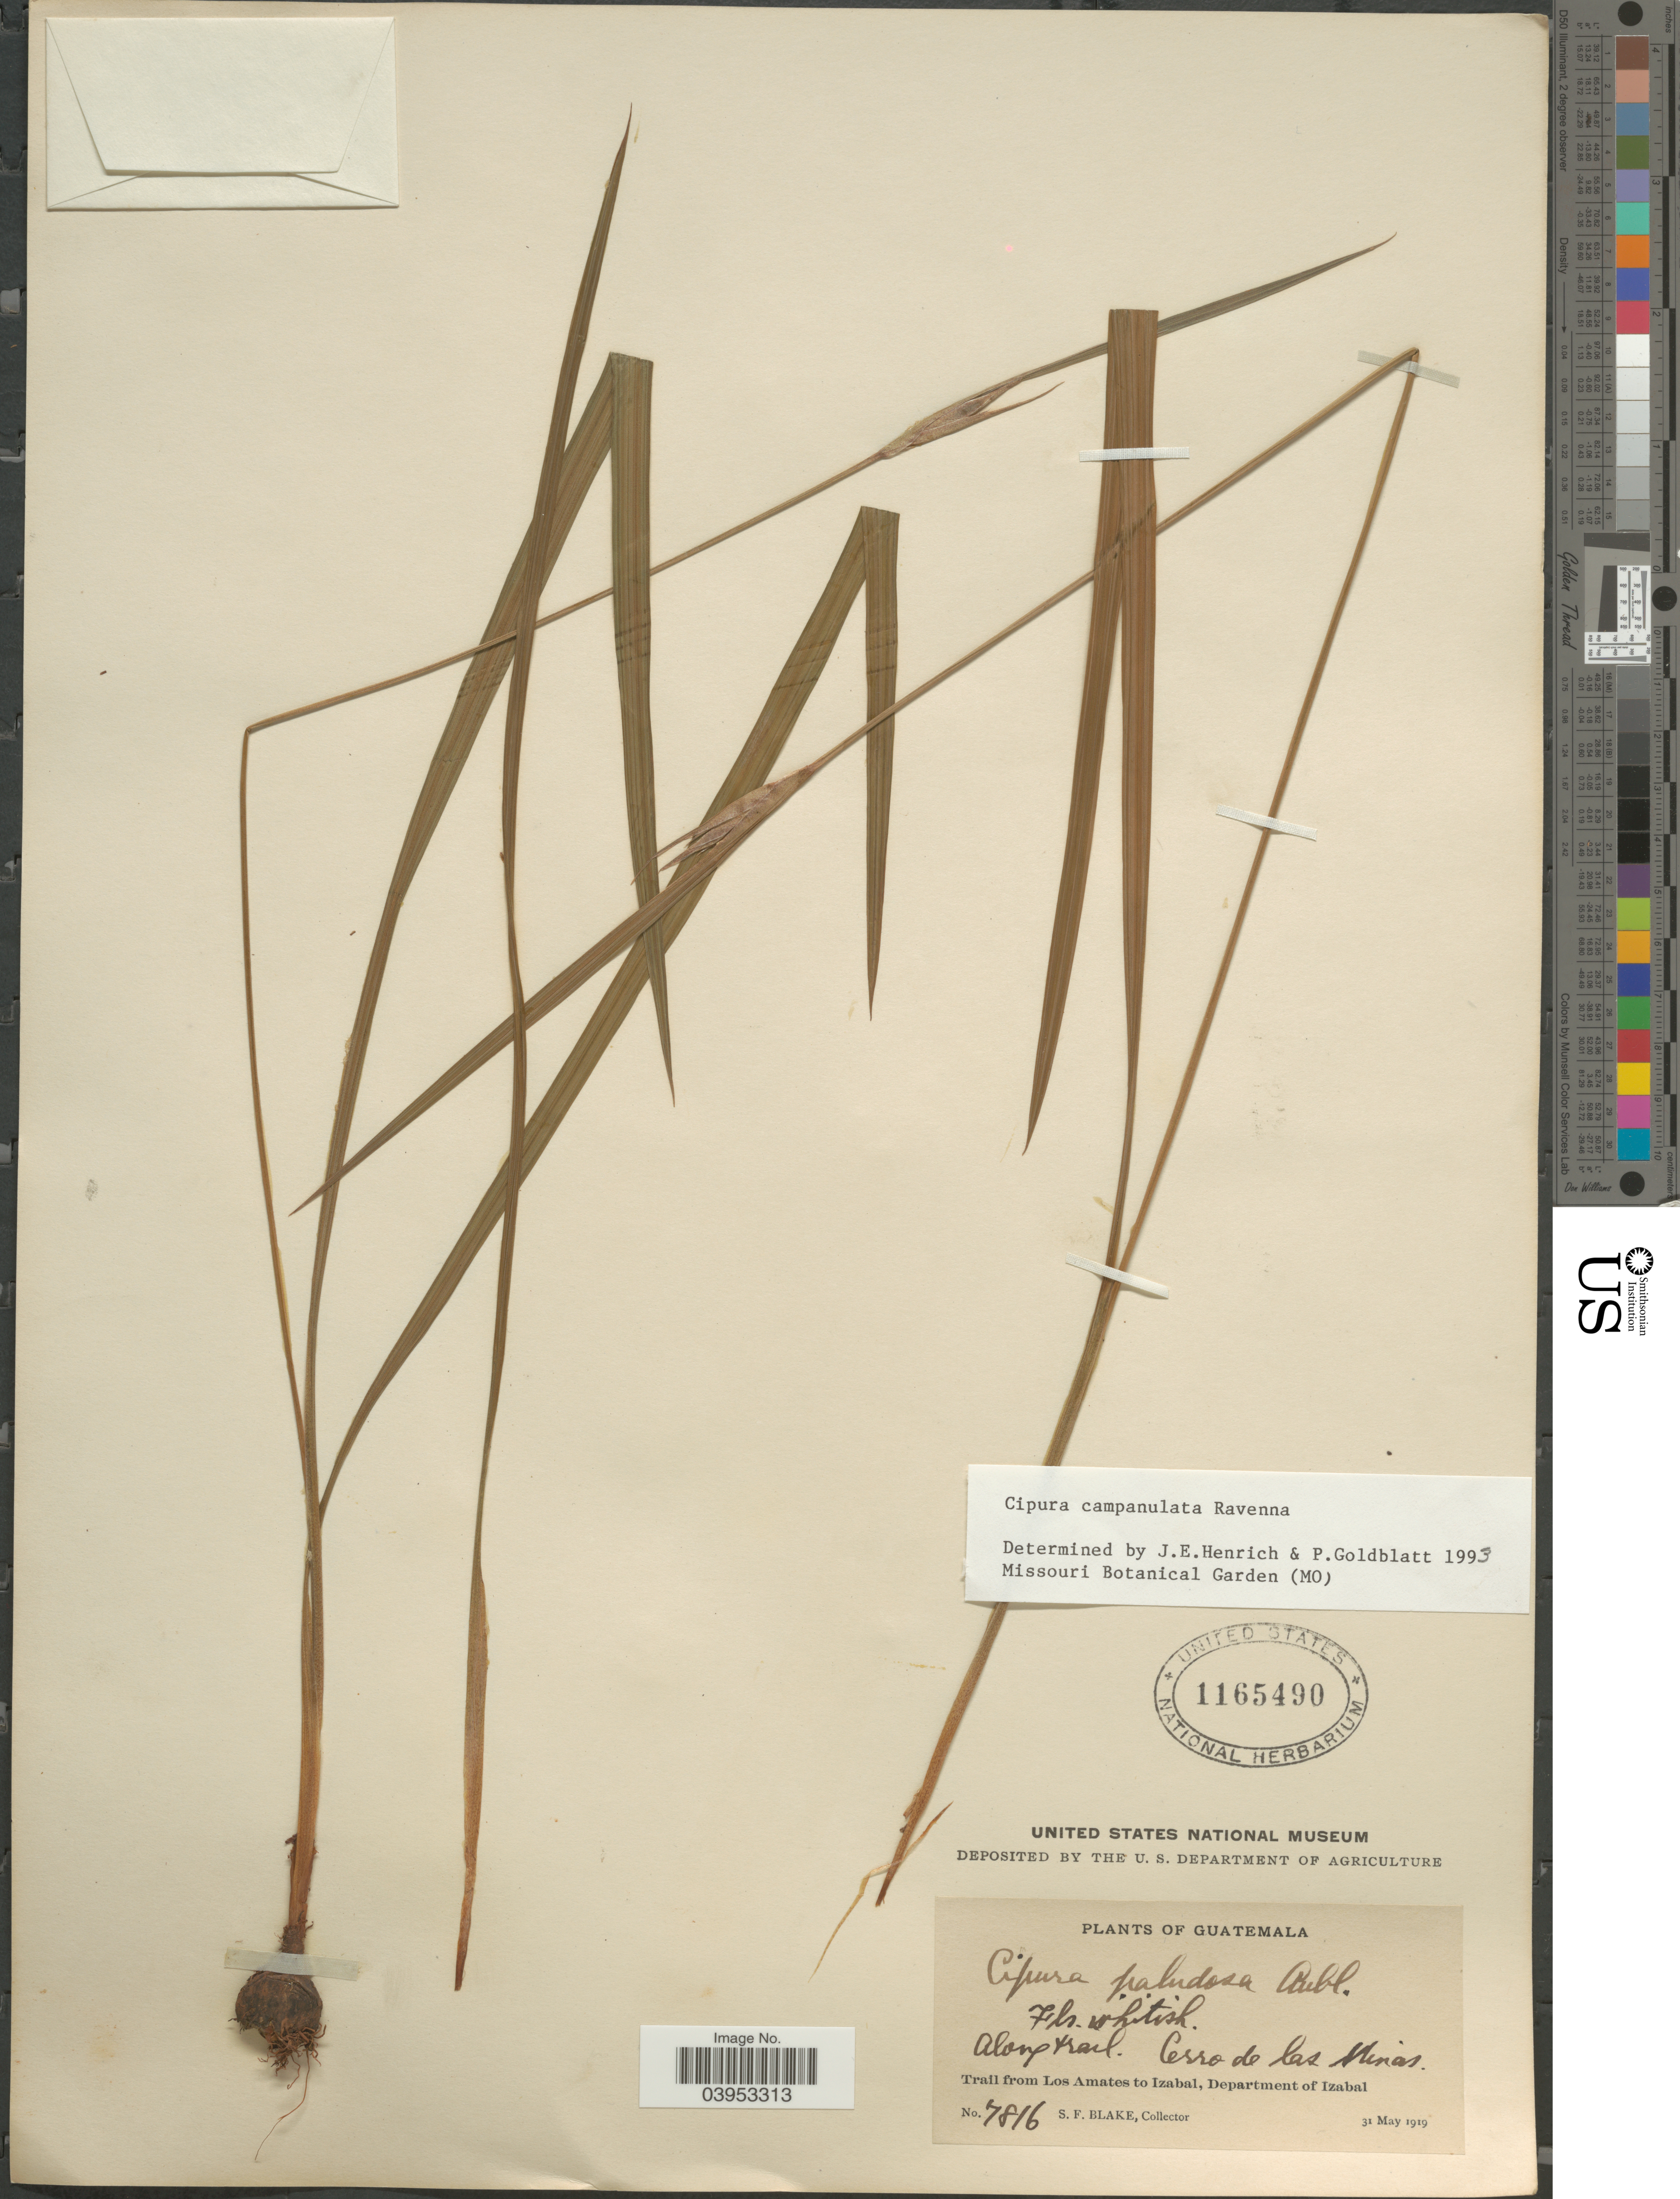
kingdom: Plantae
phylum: Tracheophyta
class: Liliopsida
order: Asparagales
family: Iridaceae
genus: Cipura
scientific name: Cipura campanulata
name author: Ravenna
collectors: S. Blake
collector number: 7816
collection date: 1919-05-31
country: Guatemala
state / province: Izabal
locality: Cerro de las Minas. Trail from Los Amates to Izabal, Department of Izabal.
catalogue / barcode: US 1165490